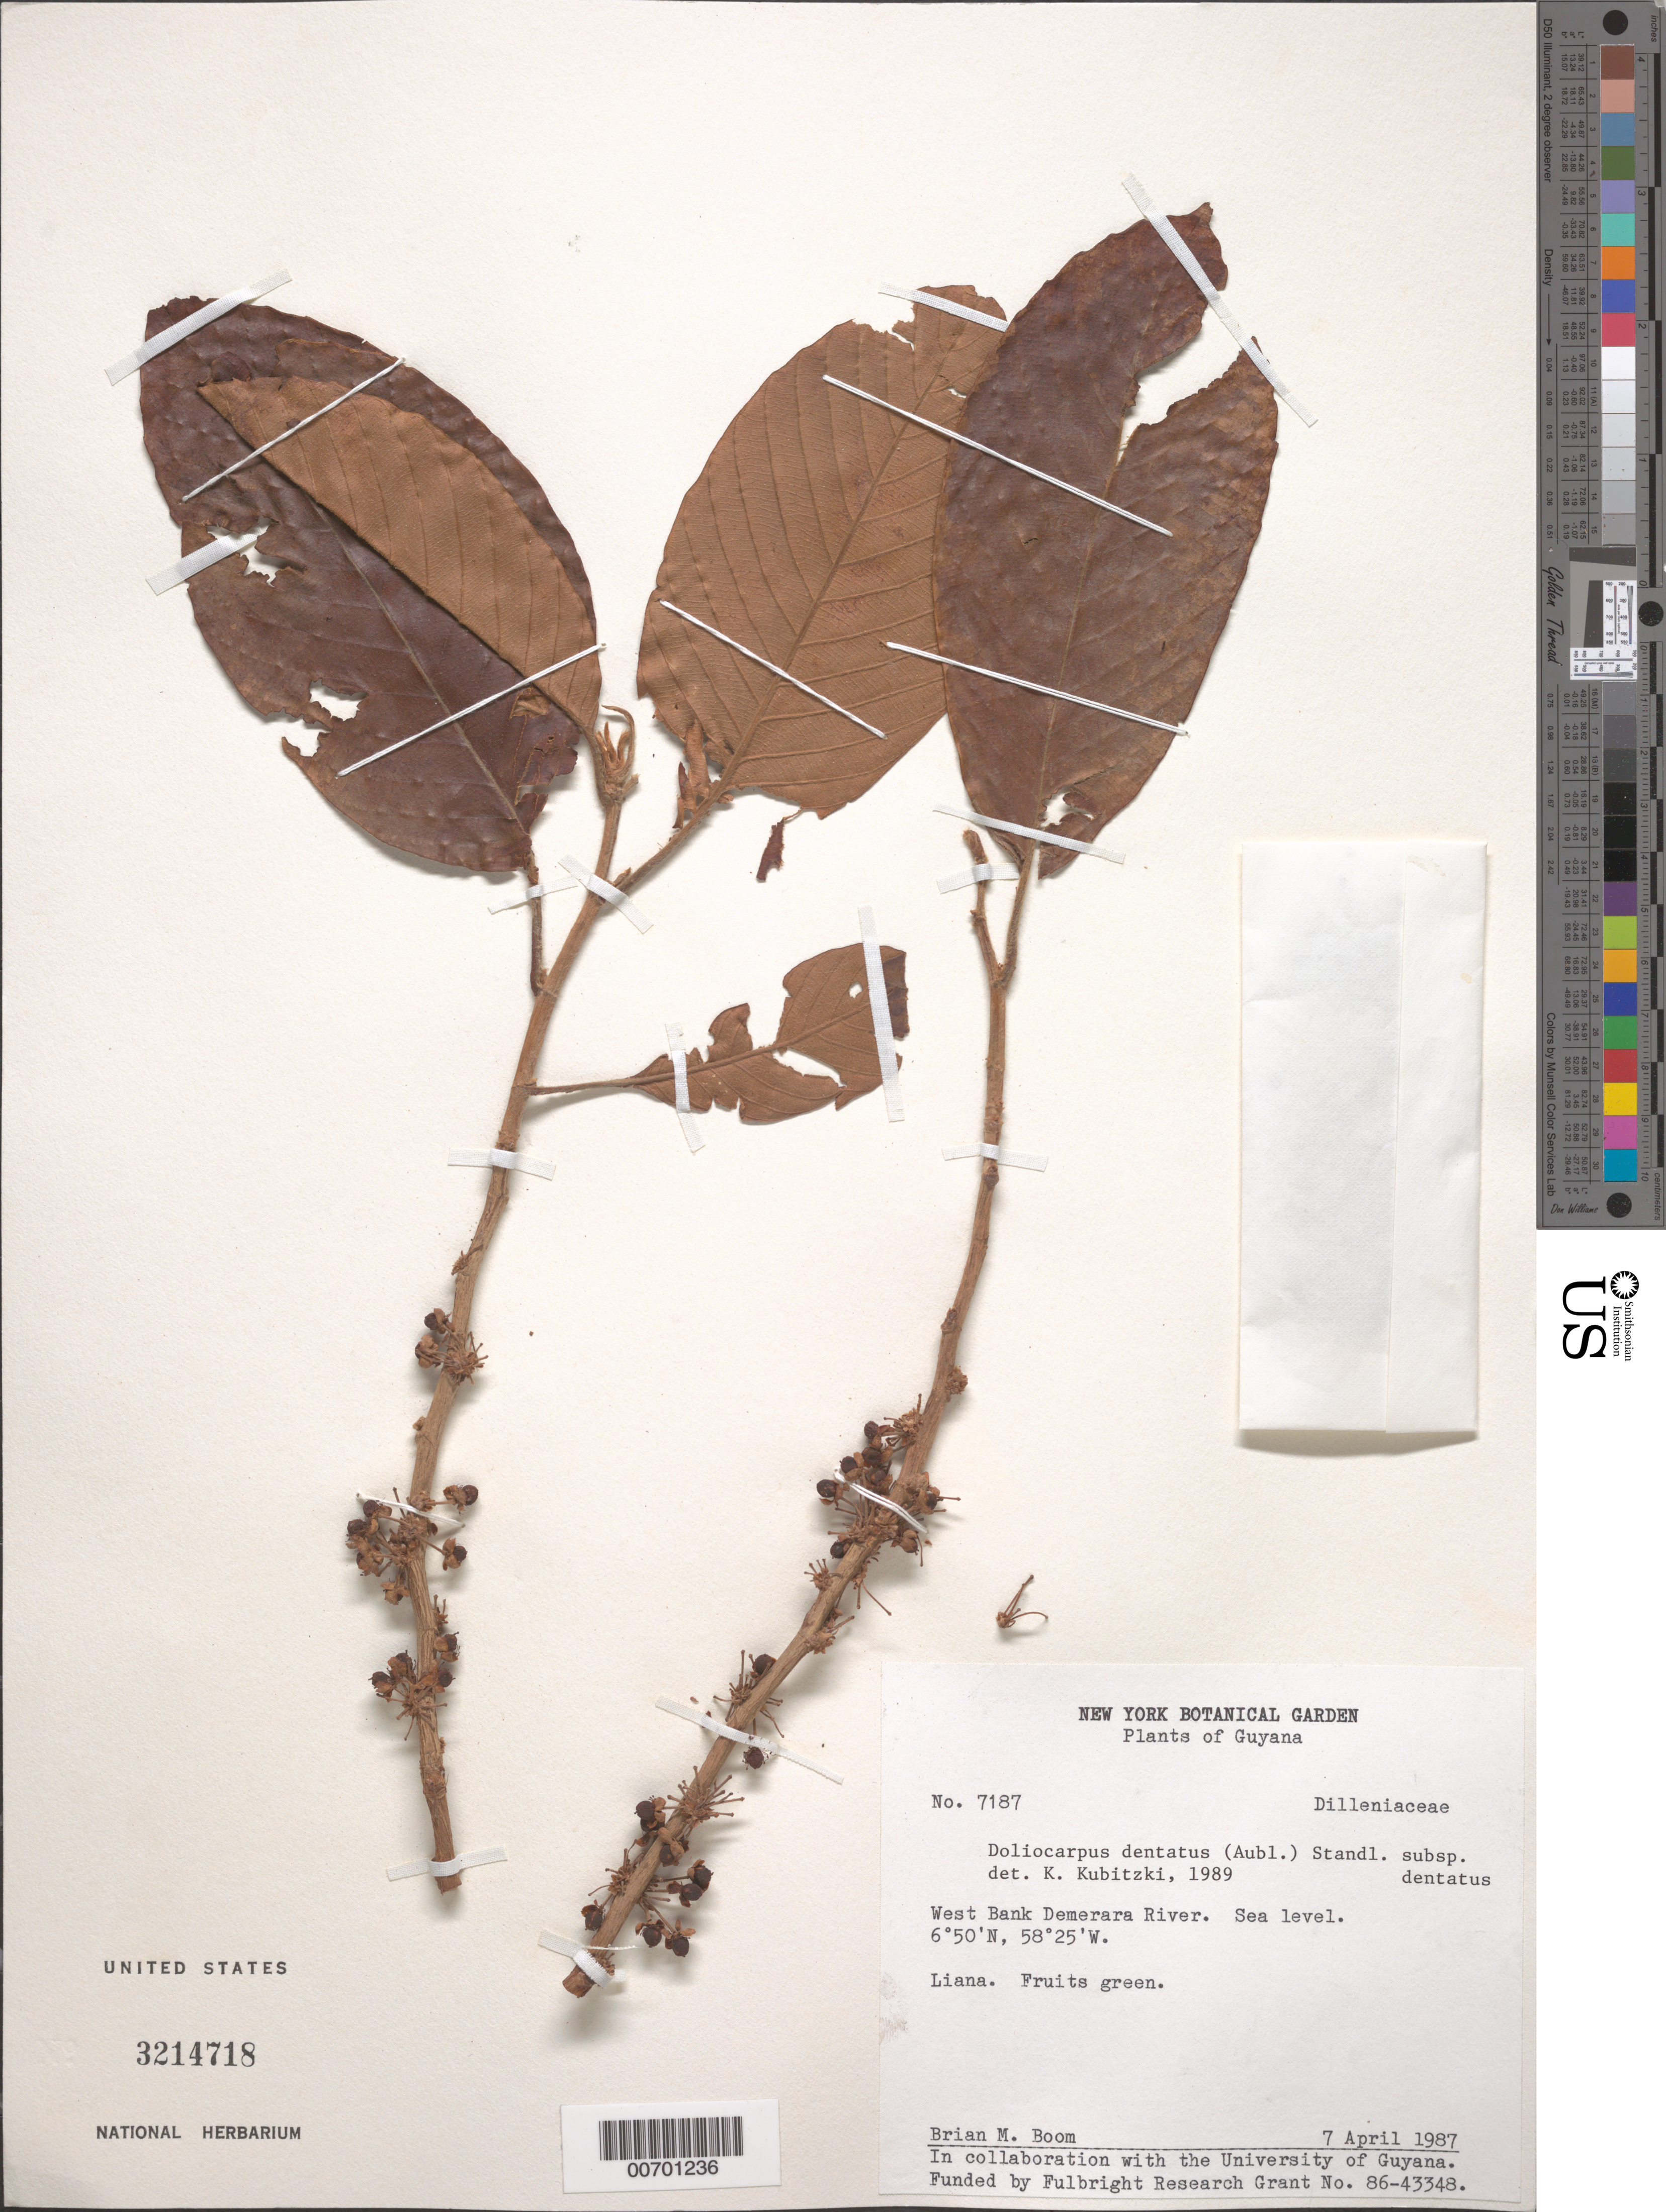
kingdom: Plantae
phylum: Tracheophyta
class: Magnoliopsida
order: Dilleniales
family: Dilleniaceae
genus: Doliocarpus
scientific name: Doliocarpus dentatus subsp. dentatus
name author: (Aubl.) Standl.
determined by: Kubitzki, Klaus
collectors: B. M. Boom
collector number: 7187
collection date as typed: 7-Apr-87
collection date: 1987-04-07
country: Guyana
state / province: Essequibo Isl-W. Demerara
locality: Demerara R., W bank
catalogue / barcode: US 3214718